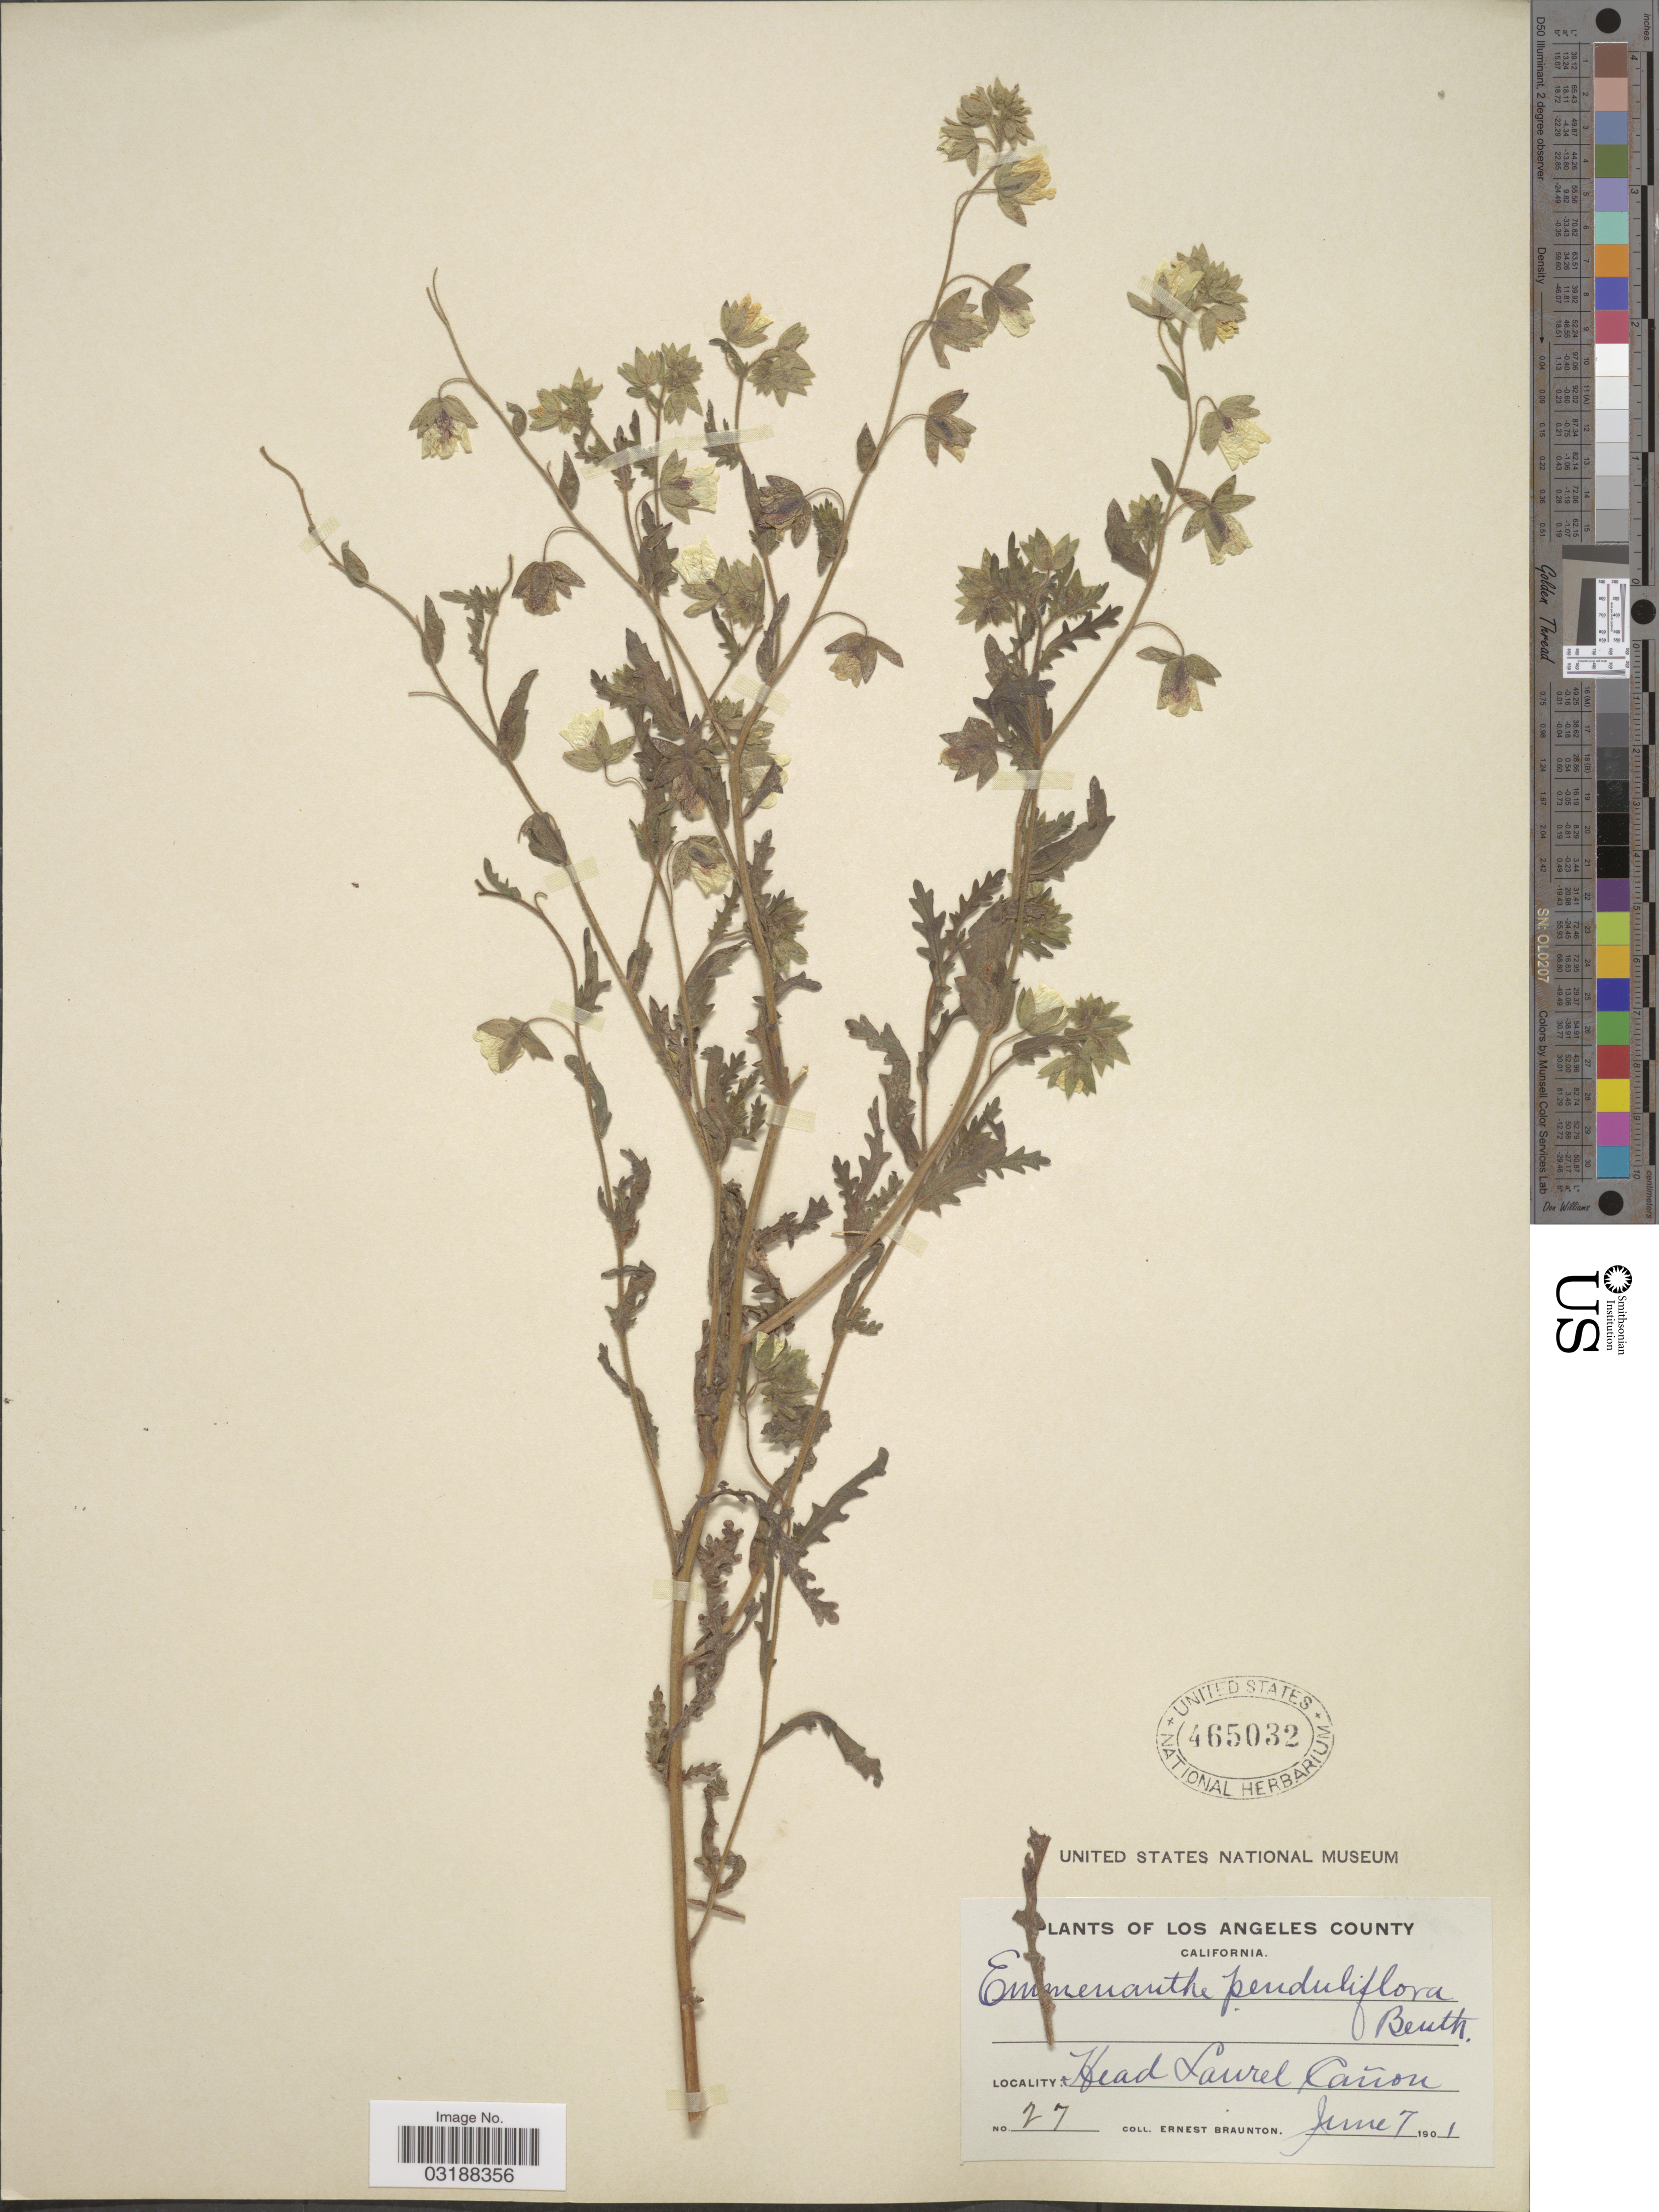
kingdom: Plantae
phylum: Tracheophyta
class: Magnoliopsida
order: Boraginales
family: Hydrophyllaceae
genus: Emmenanthe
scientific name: Emmenanthe penduliflora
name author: Benth.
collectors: E. Braunton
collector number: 27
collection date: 1901-06-07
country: United States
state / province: California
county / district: Los Angeles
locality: Los Angeles County. Head Laurel Cañon.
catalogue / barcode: US 465032